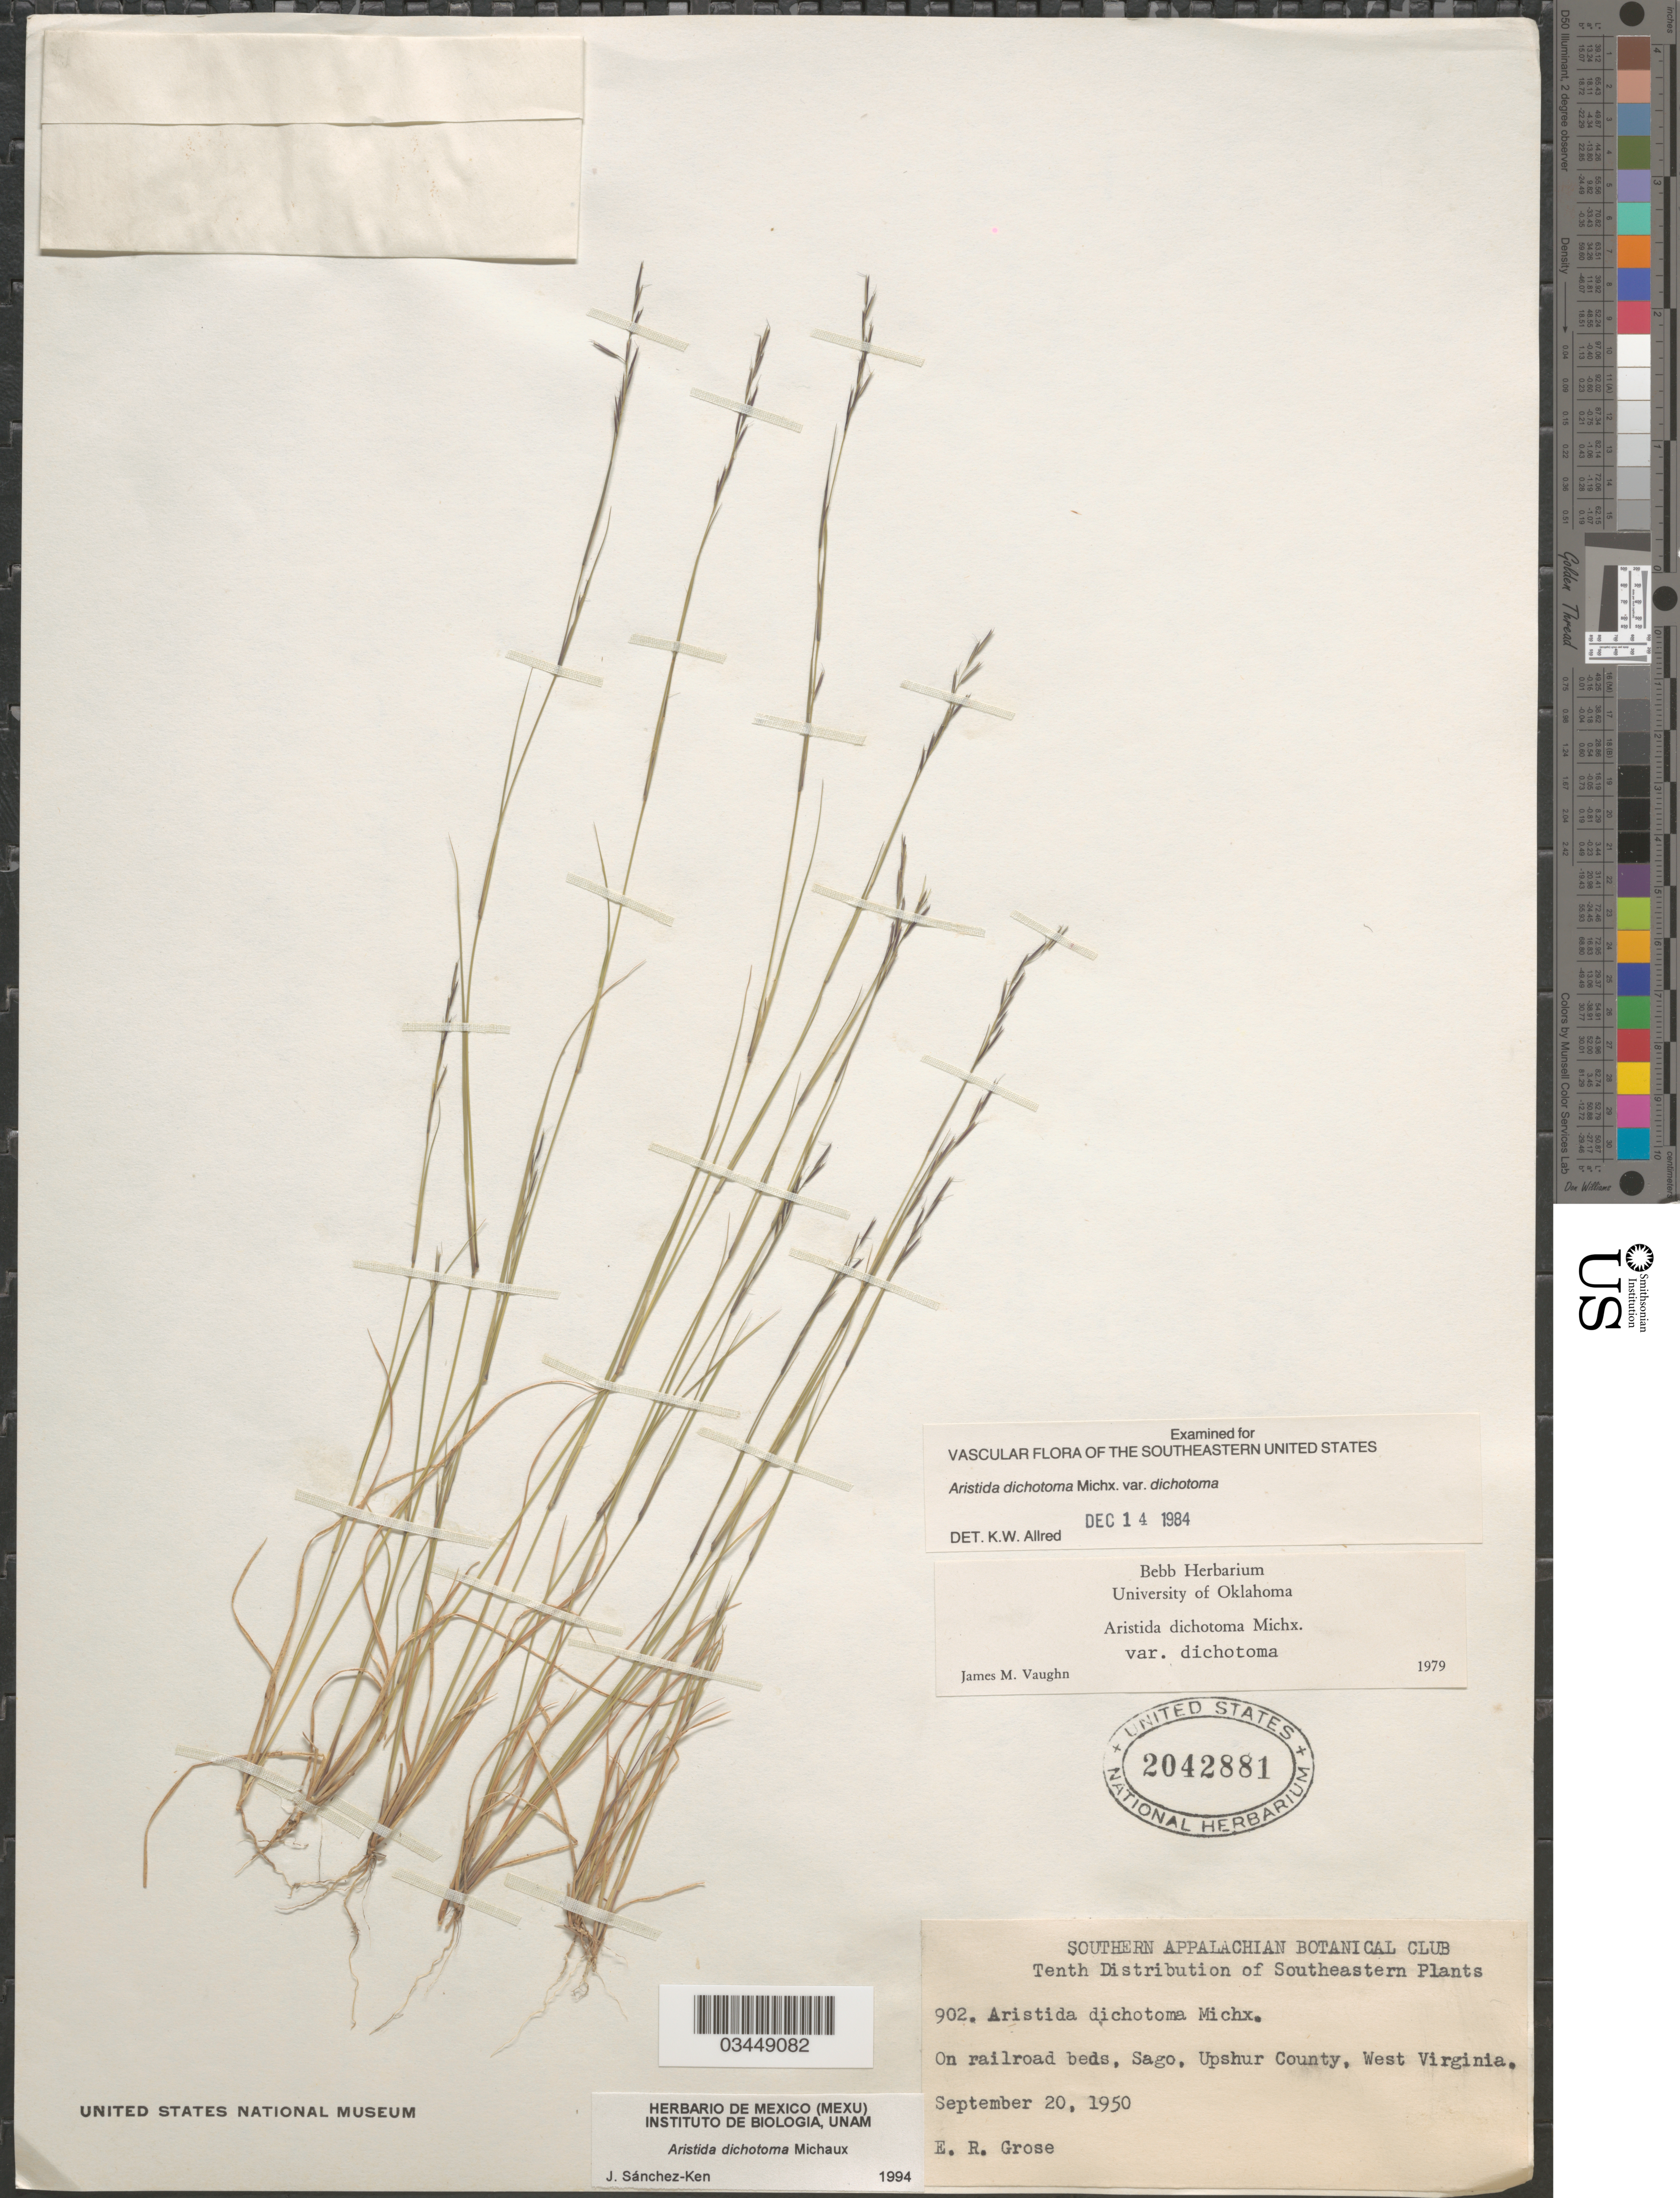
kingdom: Plantae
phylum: Tracheophyta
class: Liliopsida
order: Poales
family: Poaceae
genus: Aristida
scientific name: Aristida dichotoma var. dichotoma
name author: Michx.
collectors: E. Grose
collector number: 902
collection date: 1950-09-20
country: United States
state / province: West Virginia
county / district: Upshur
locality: On railroad beds, Sago, Upshur County.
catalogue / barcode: US 2042881